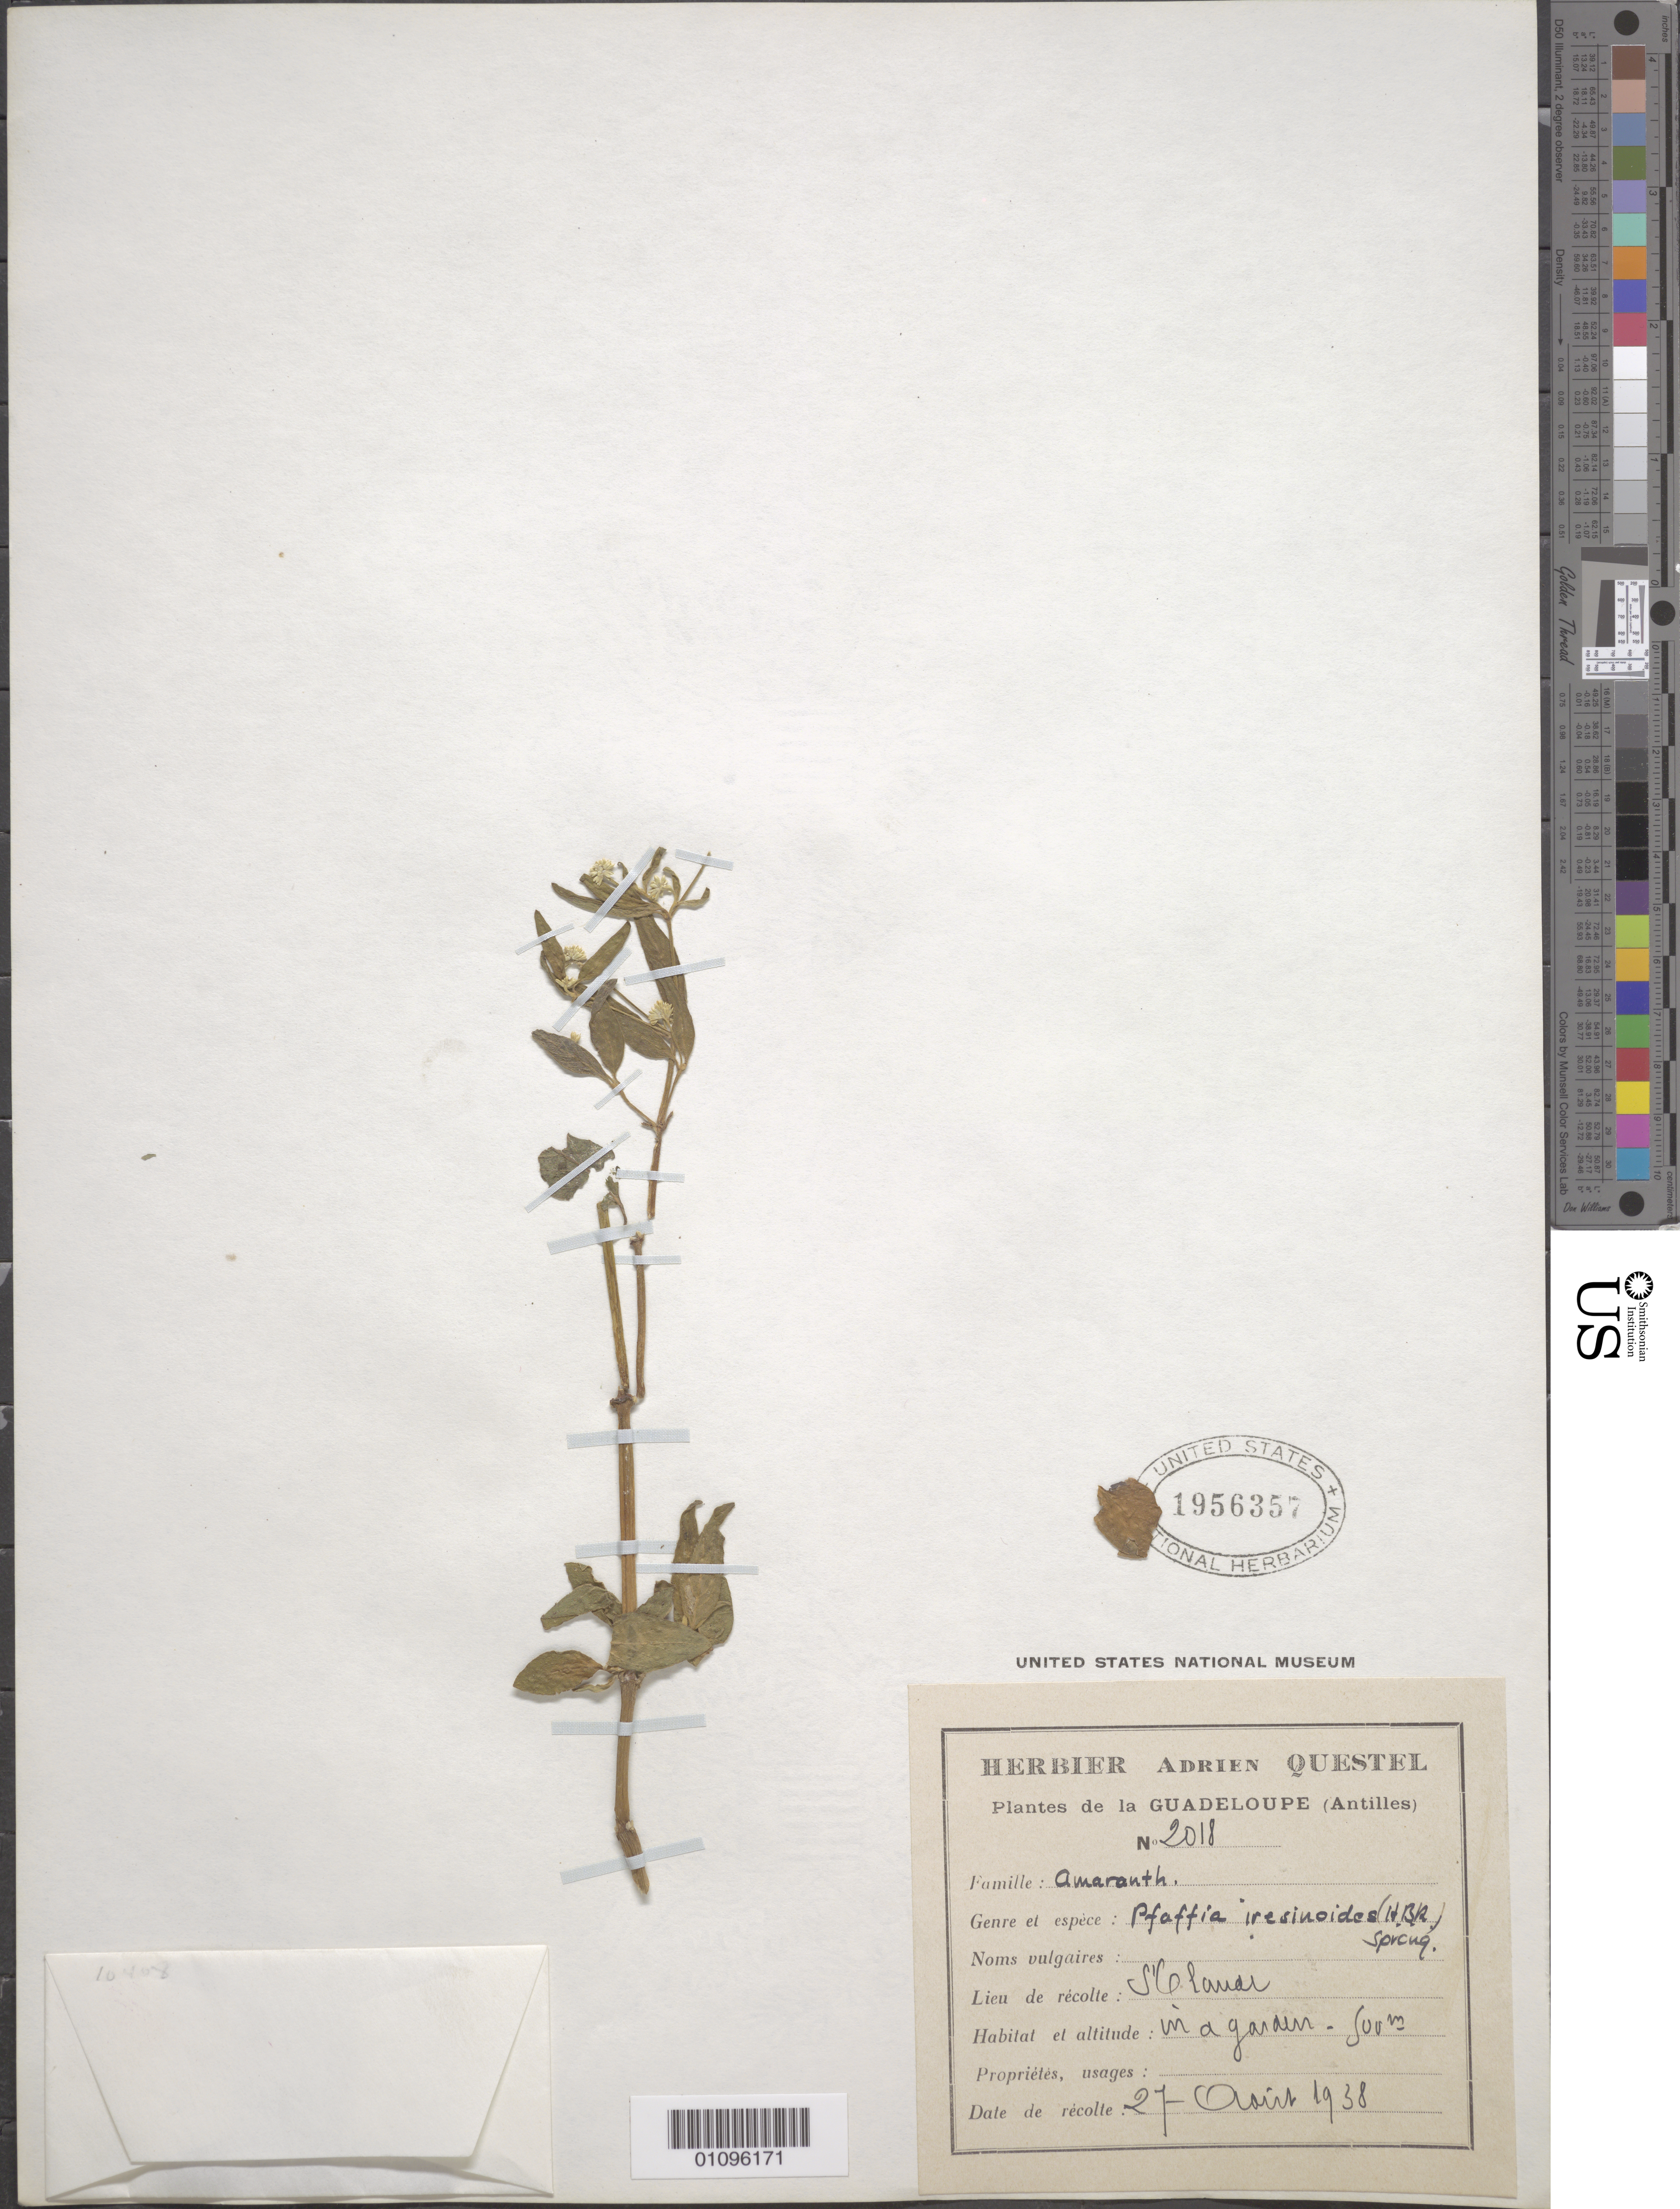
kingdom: Plantae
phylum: Tracheophyta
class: Magnoliopsida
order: Caryophyllales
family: Amaranthaceae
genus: Pfaffia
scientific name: Pfaffia iresinoides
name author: (Kunth) Spreng.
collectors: A. Questel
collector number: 2018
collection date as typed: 27 Aug 1938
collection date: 1938-08-27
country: Guadeloupe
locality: St. Claude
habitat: In a garden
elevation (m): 500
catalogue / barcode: US 1956357